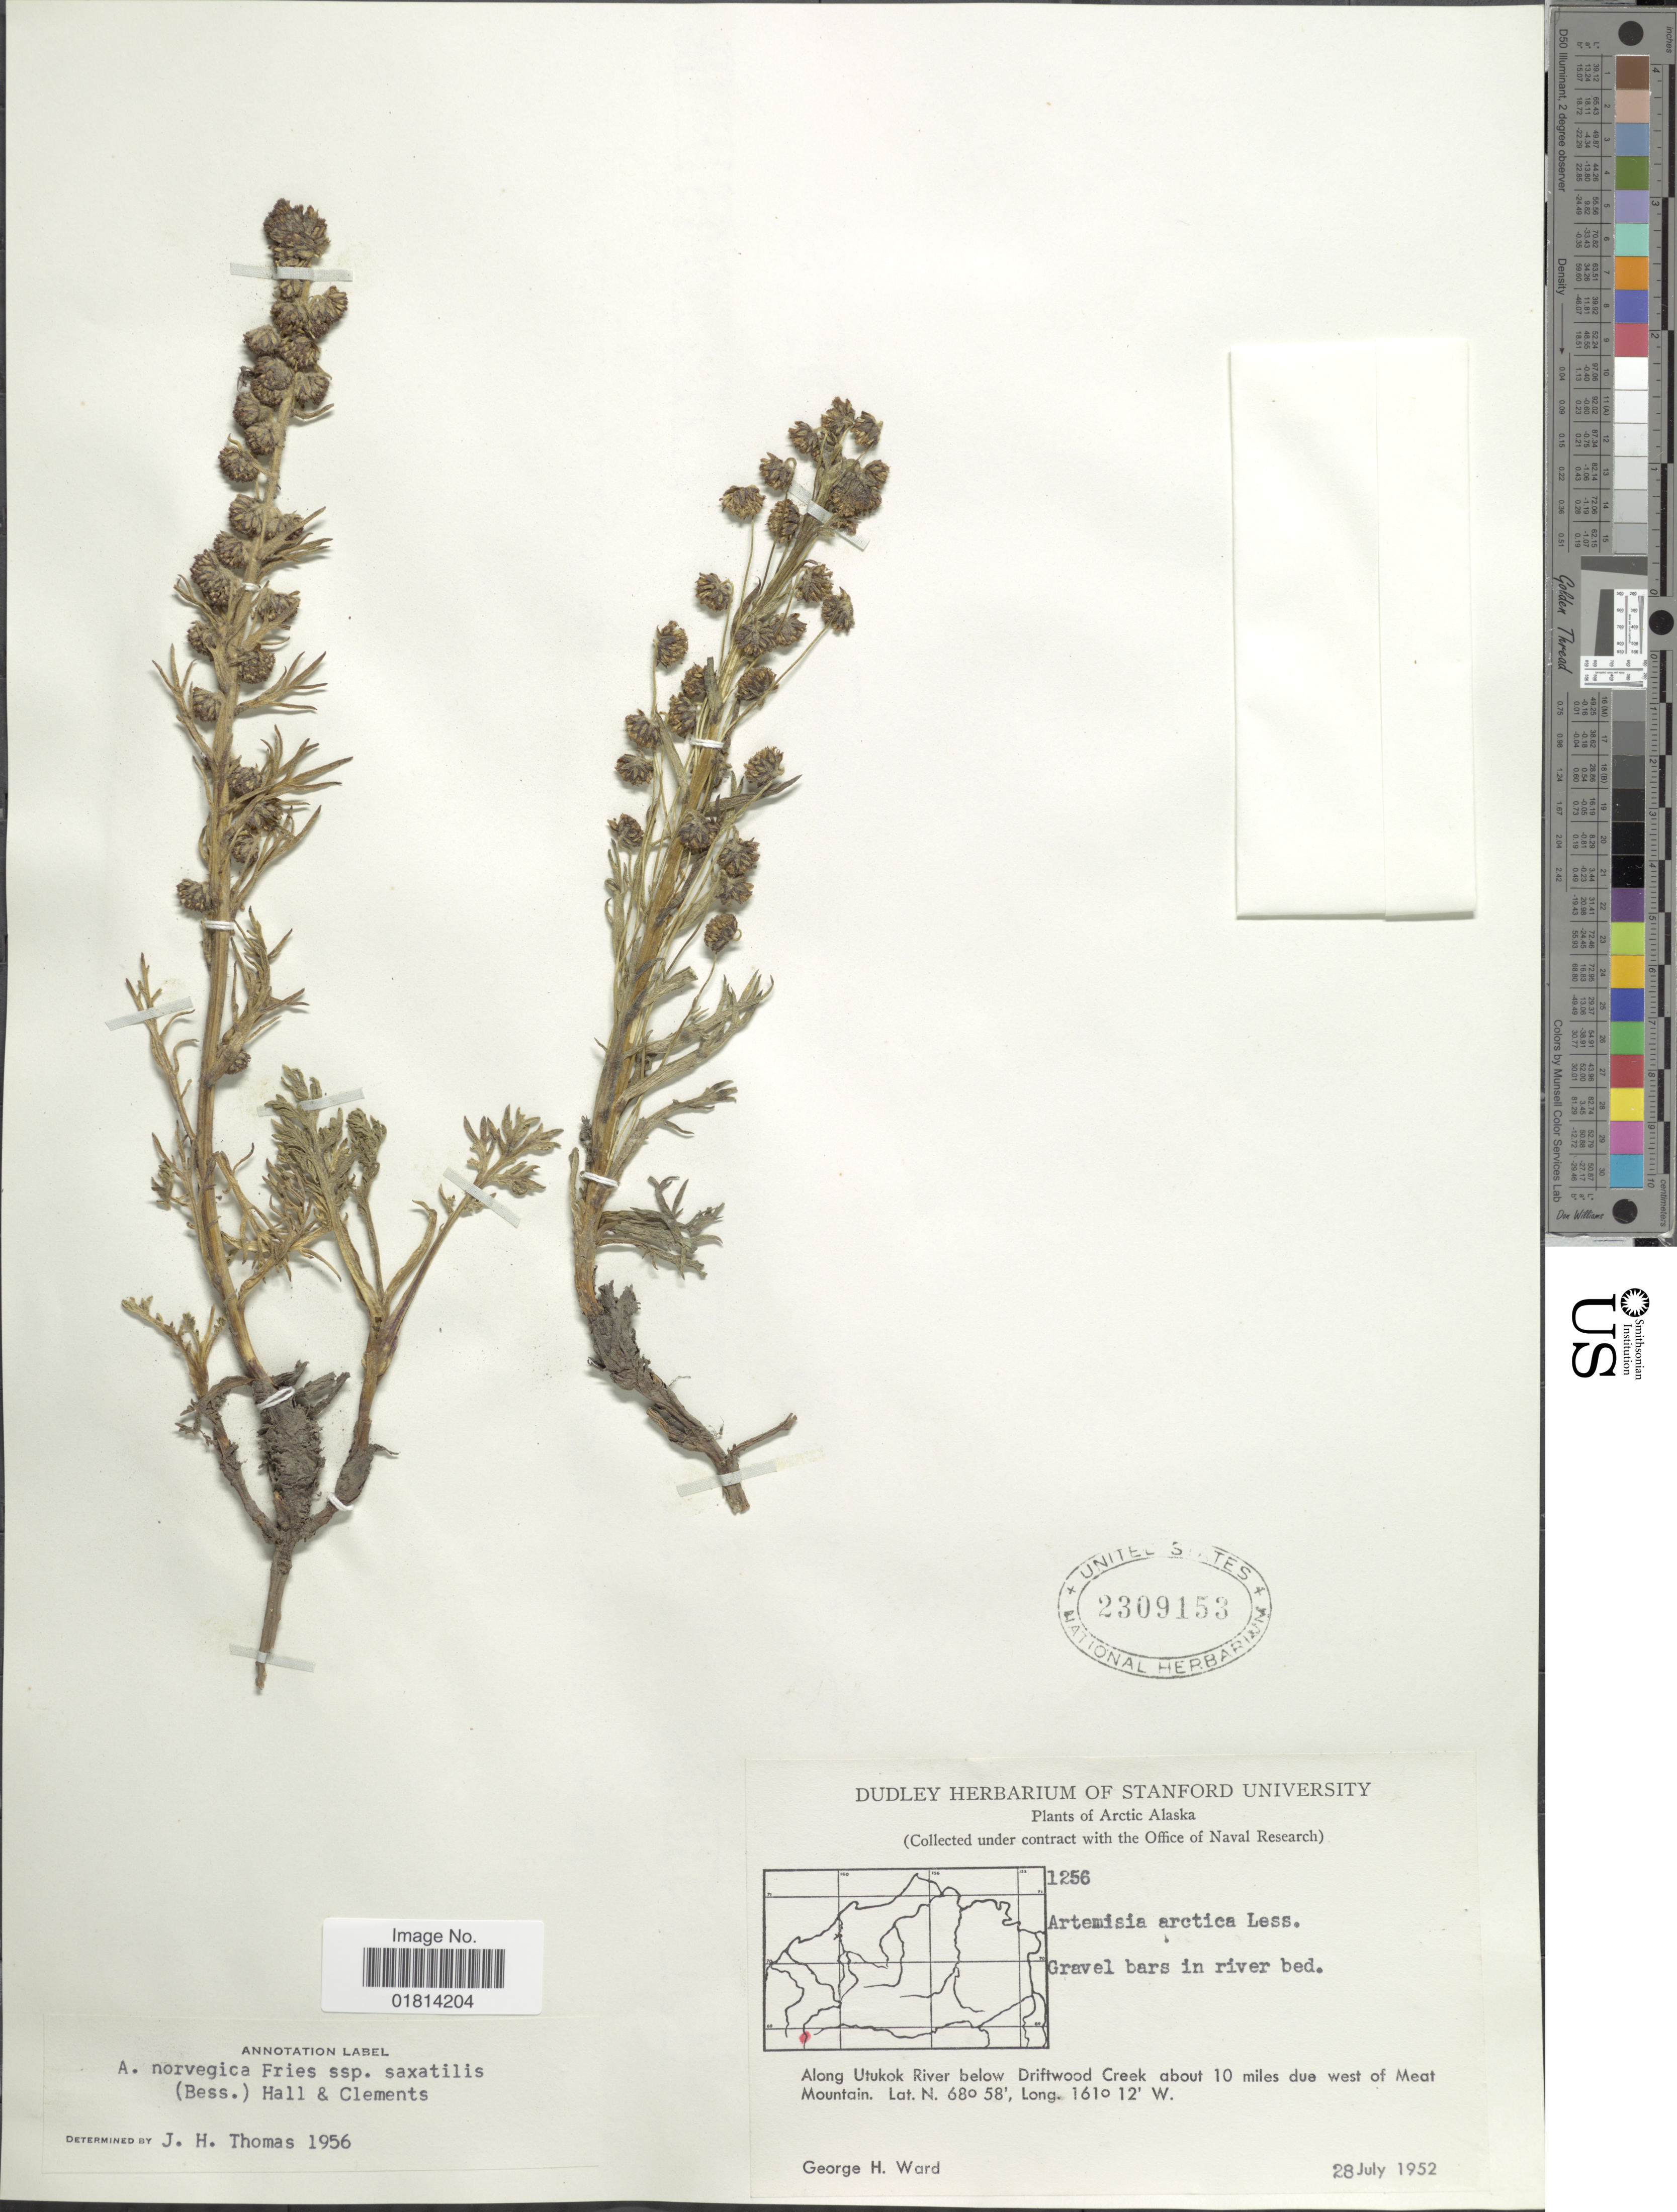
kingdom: Plantae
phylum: Tracheophyta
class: Magnoliopsida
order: Asterales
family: Asteraceae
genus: Artemisia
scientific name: Artemisia arctica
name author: Less.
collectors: G. H. Ward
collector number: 1256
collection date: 1952-07-28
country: United States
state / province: Alaska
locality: Arctic Alaska. Along Utukok River below Driftwood Creek about 10 miles due west of Meat Mountain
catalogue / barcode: US 2309153